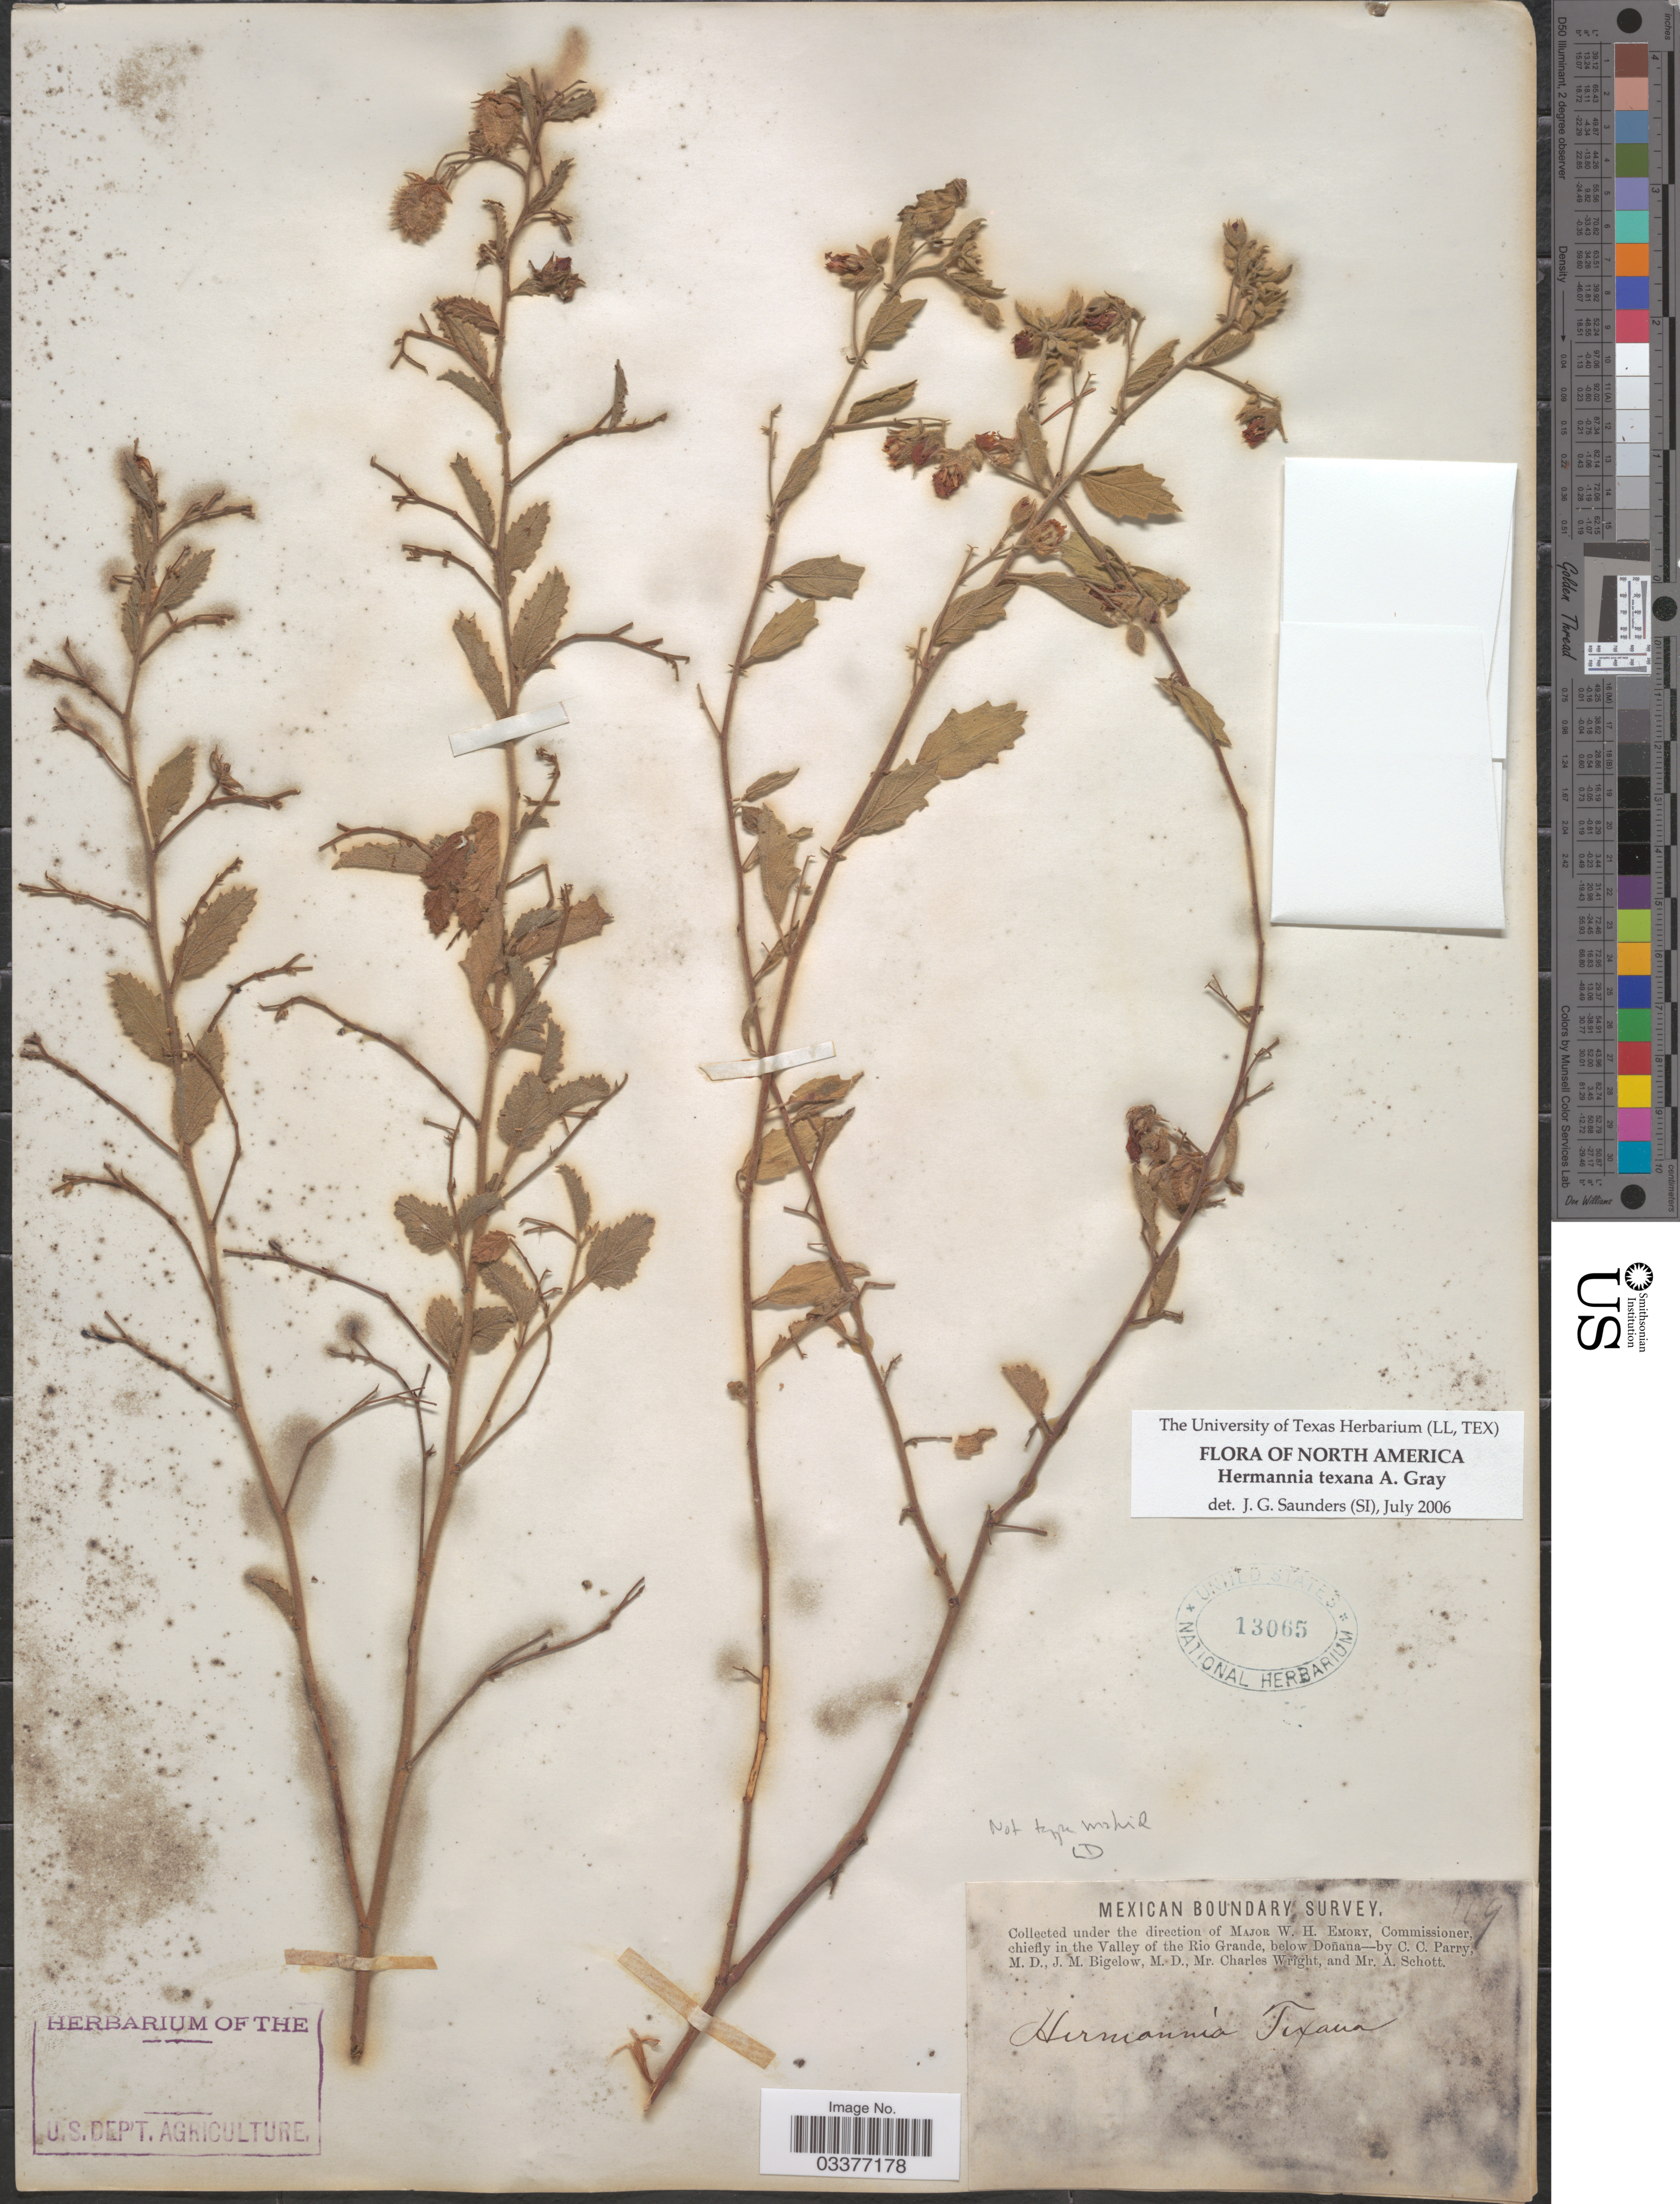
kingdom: Plantae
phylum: Tracheophyta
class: Magnoliopsida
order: Malvales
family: Malvaceae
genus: Hermannia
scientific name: Hermannia texana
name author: A. Gray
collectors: C. C. Parry, J. M. Bigelow, C. Wright & A. Schott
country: Mexico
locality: In the Valley of the Rio Grande, below Doñana.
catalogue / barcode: US 13065